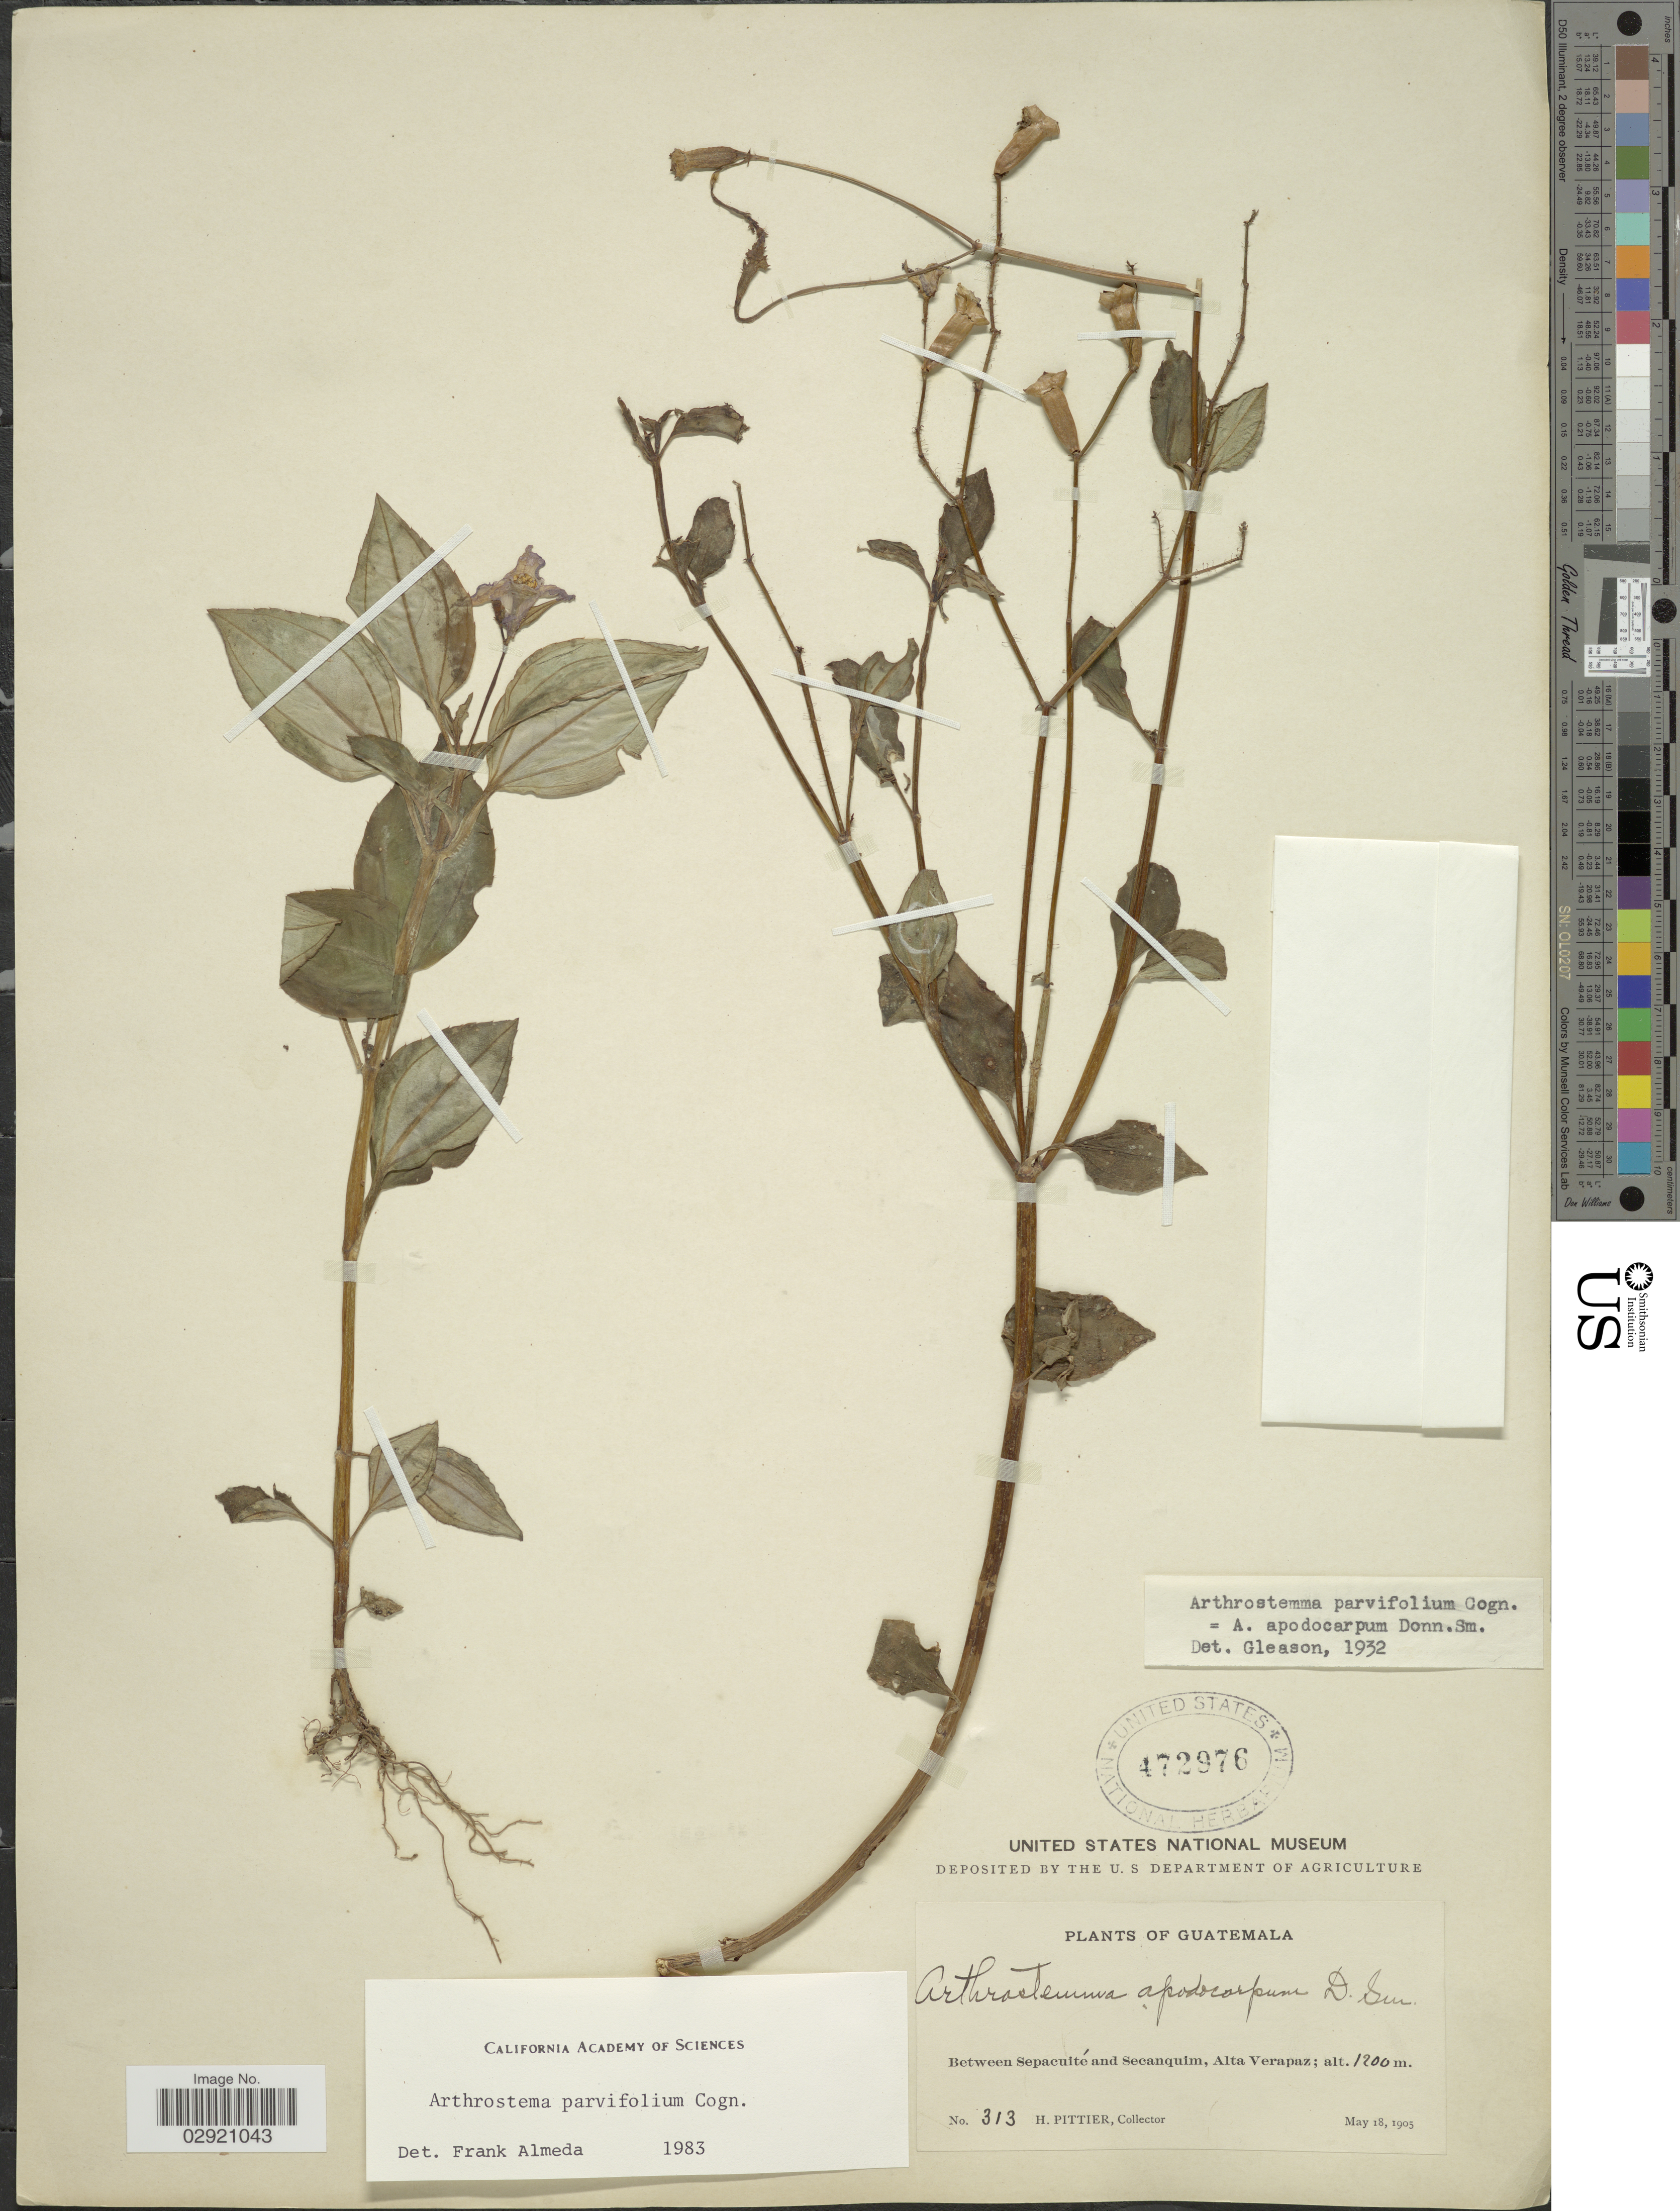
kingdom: Plantae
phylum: Tracheophyta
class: Magnoliopsida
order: Myrtales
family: Melastomataceae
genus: Arthrostemma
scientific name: Arthrostemma parvifolium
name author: Cogn.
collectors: H. F. Pittier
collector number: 313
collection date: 1905-05-18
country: Guatemala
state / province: Alta Verapaz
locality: Between Sepacuité and Secanquim.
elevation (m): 1200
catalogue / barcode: US 472976